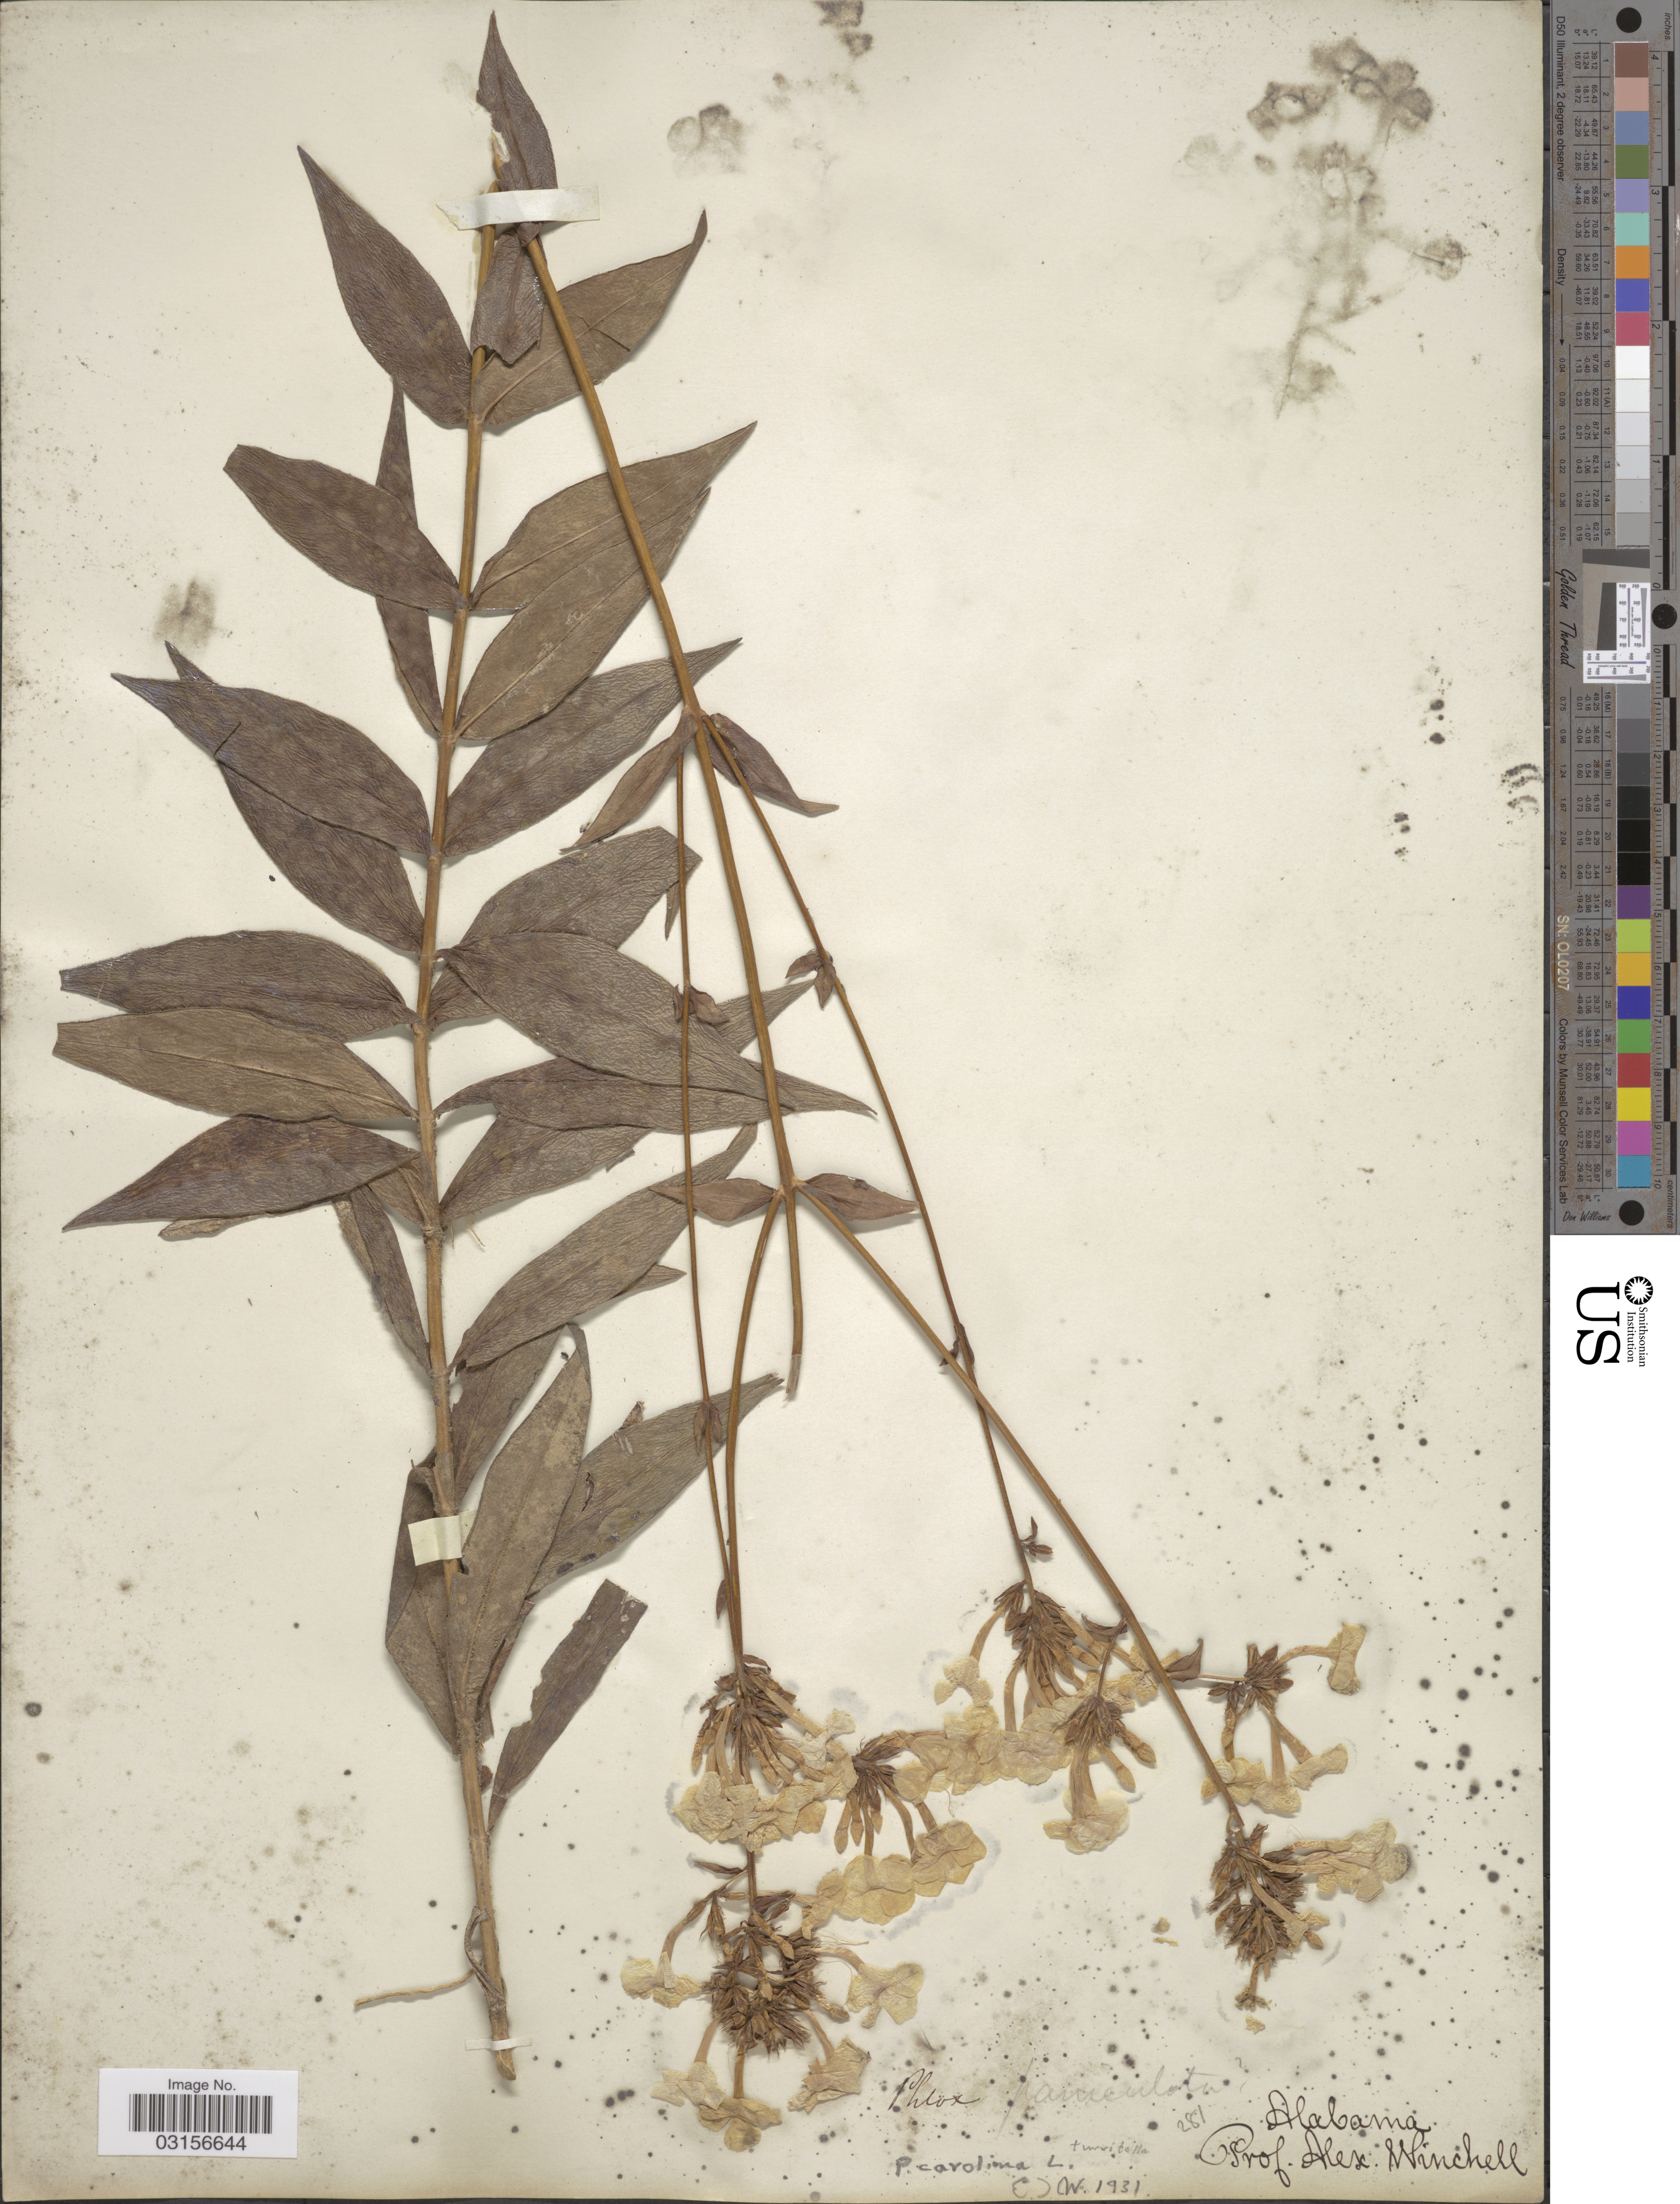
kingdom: Plantae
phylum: Tracheophyta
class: Magnoliopsida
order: Ericales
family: Polemoniaceae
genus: Phlox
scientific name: Phlox carolina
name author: L.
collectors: A. Winchell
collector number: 281?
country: United States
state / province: Alabama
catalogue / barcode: US 103152